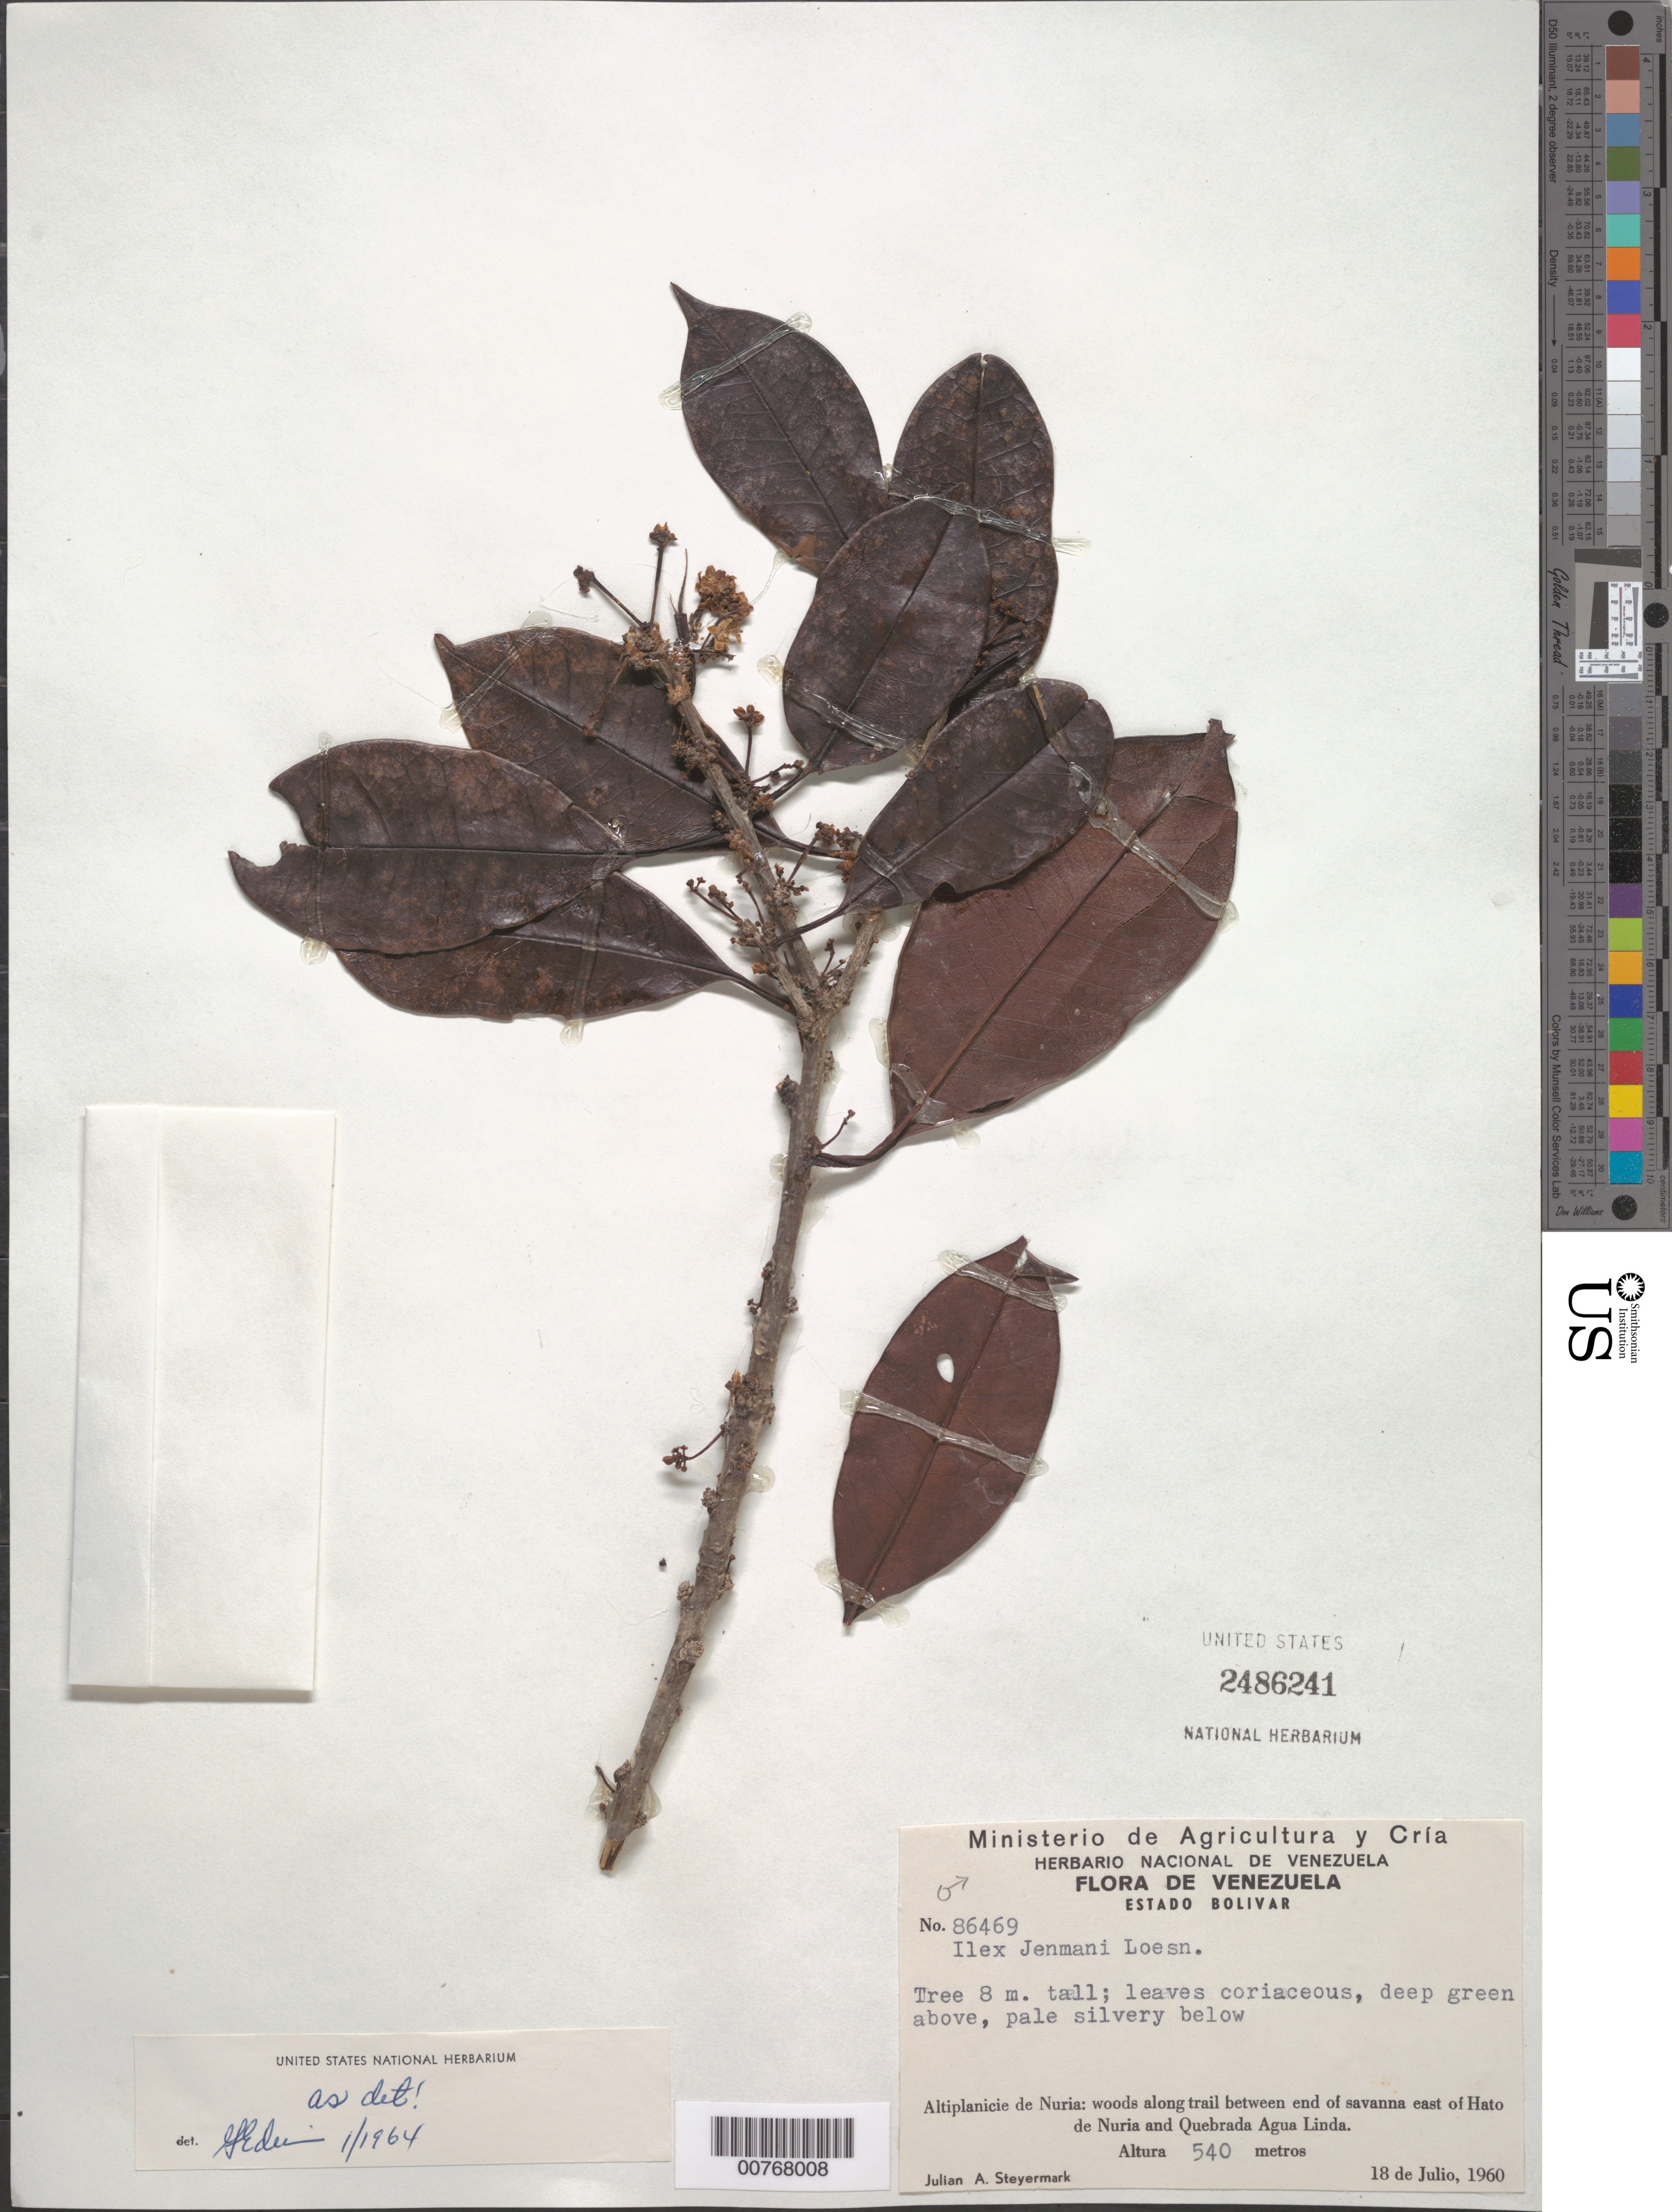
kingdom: Plantae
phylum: Tracheophyta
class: Magnoliopsida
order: Aquifoliales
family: Aquifoliaceae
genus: Ilex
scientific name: Ilex jenmanii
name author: Loes.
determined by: Edwin, G.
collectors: J. Steyermark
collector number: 86469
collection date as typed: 18-Jul-60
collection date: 1960-07-18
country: Venezuela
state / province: Bolívar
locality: Altiplanicie de Nuria, E of Hato de Nuria and quebrada Agua Linda (Nuria high plateau, E of Nuria cattle ranch and Agua Linda ravine)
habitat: Woods along trail between end of savanna east of hato de Nuria and quebrada Agua Linda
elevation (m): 518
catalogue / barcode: US 2486241